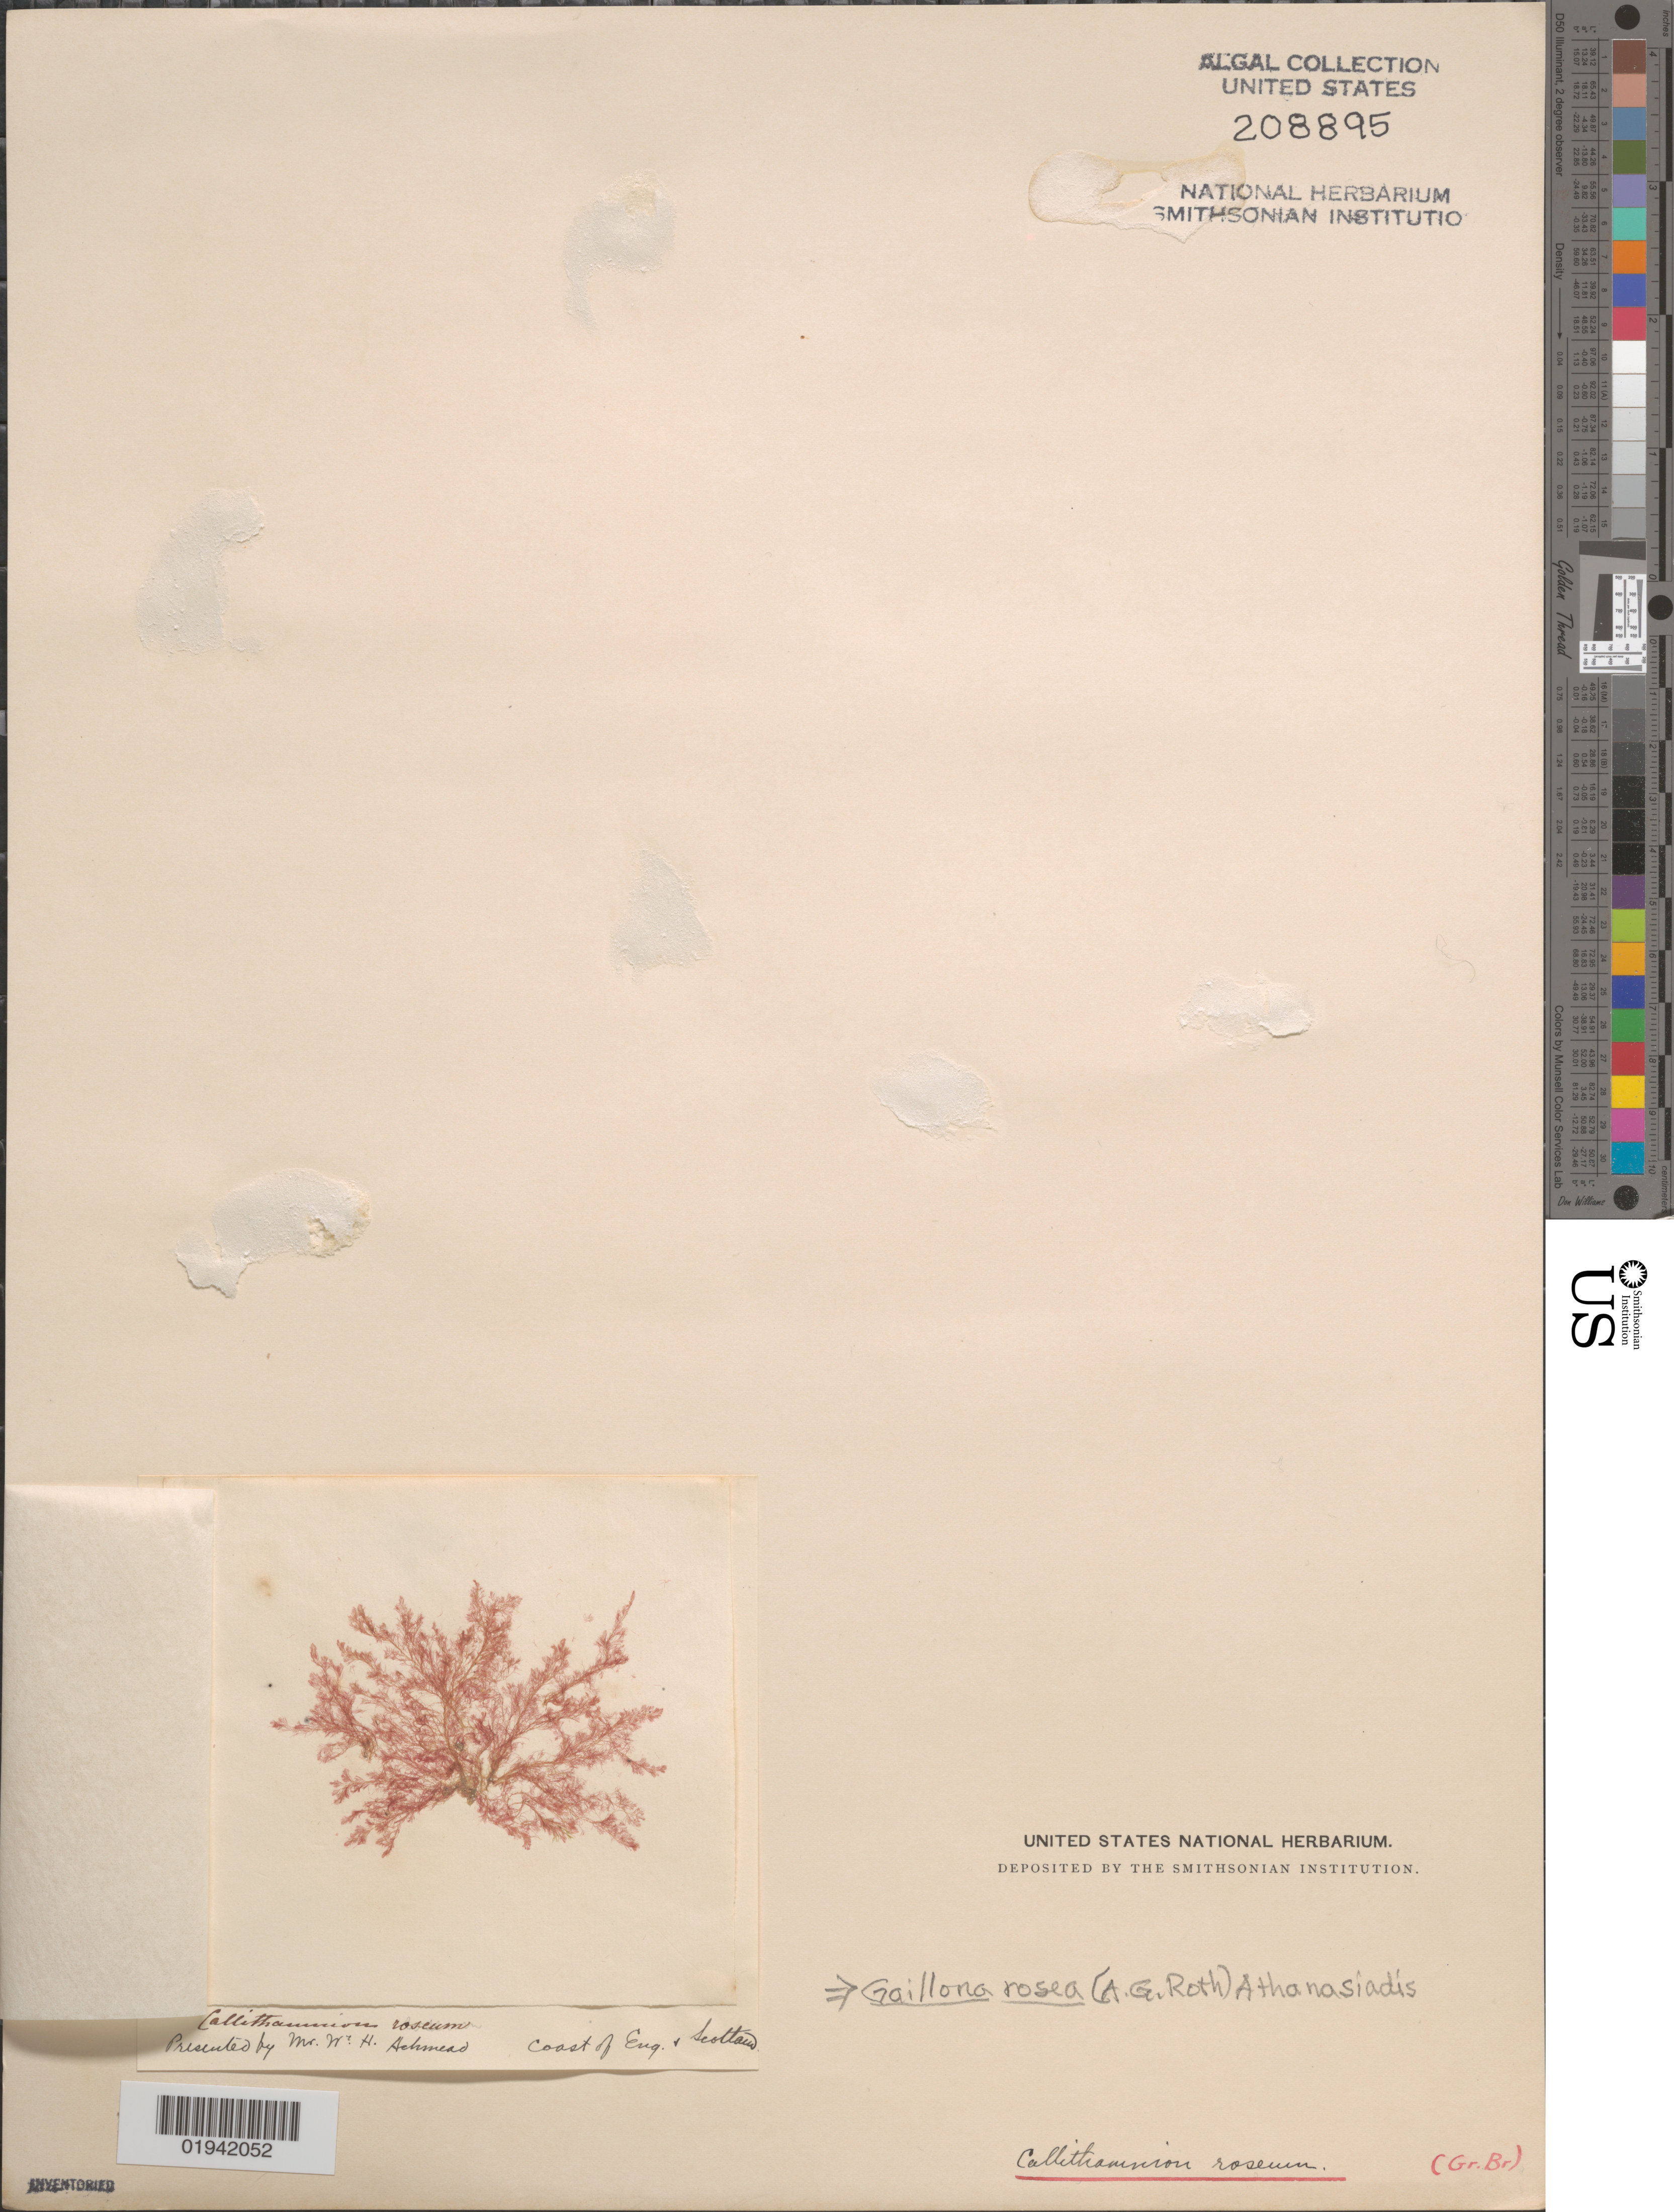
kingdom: Plantae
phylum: Rhodophyta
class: Florideophyceae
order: Ceramiales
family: Callithamniaceae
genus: Gaillona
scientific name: Gaillona rosea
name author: (Roth) A. Athanasiadis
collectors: W. Ashmead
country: United Kingdom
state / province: England / Scotland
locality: Coast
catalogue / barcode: US 208895